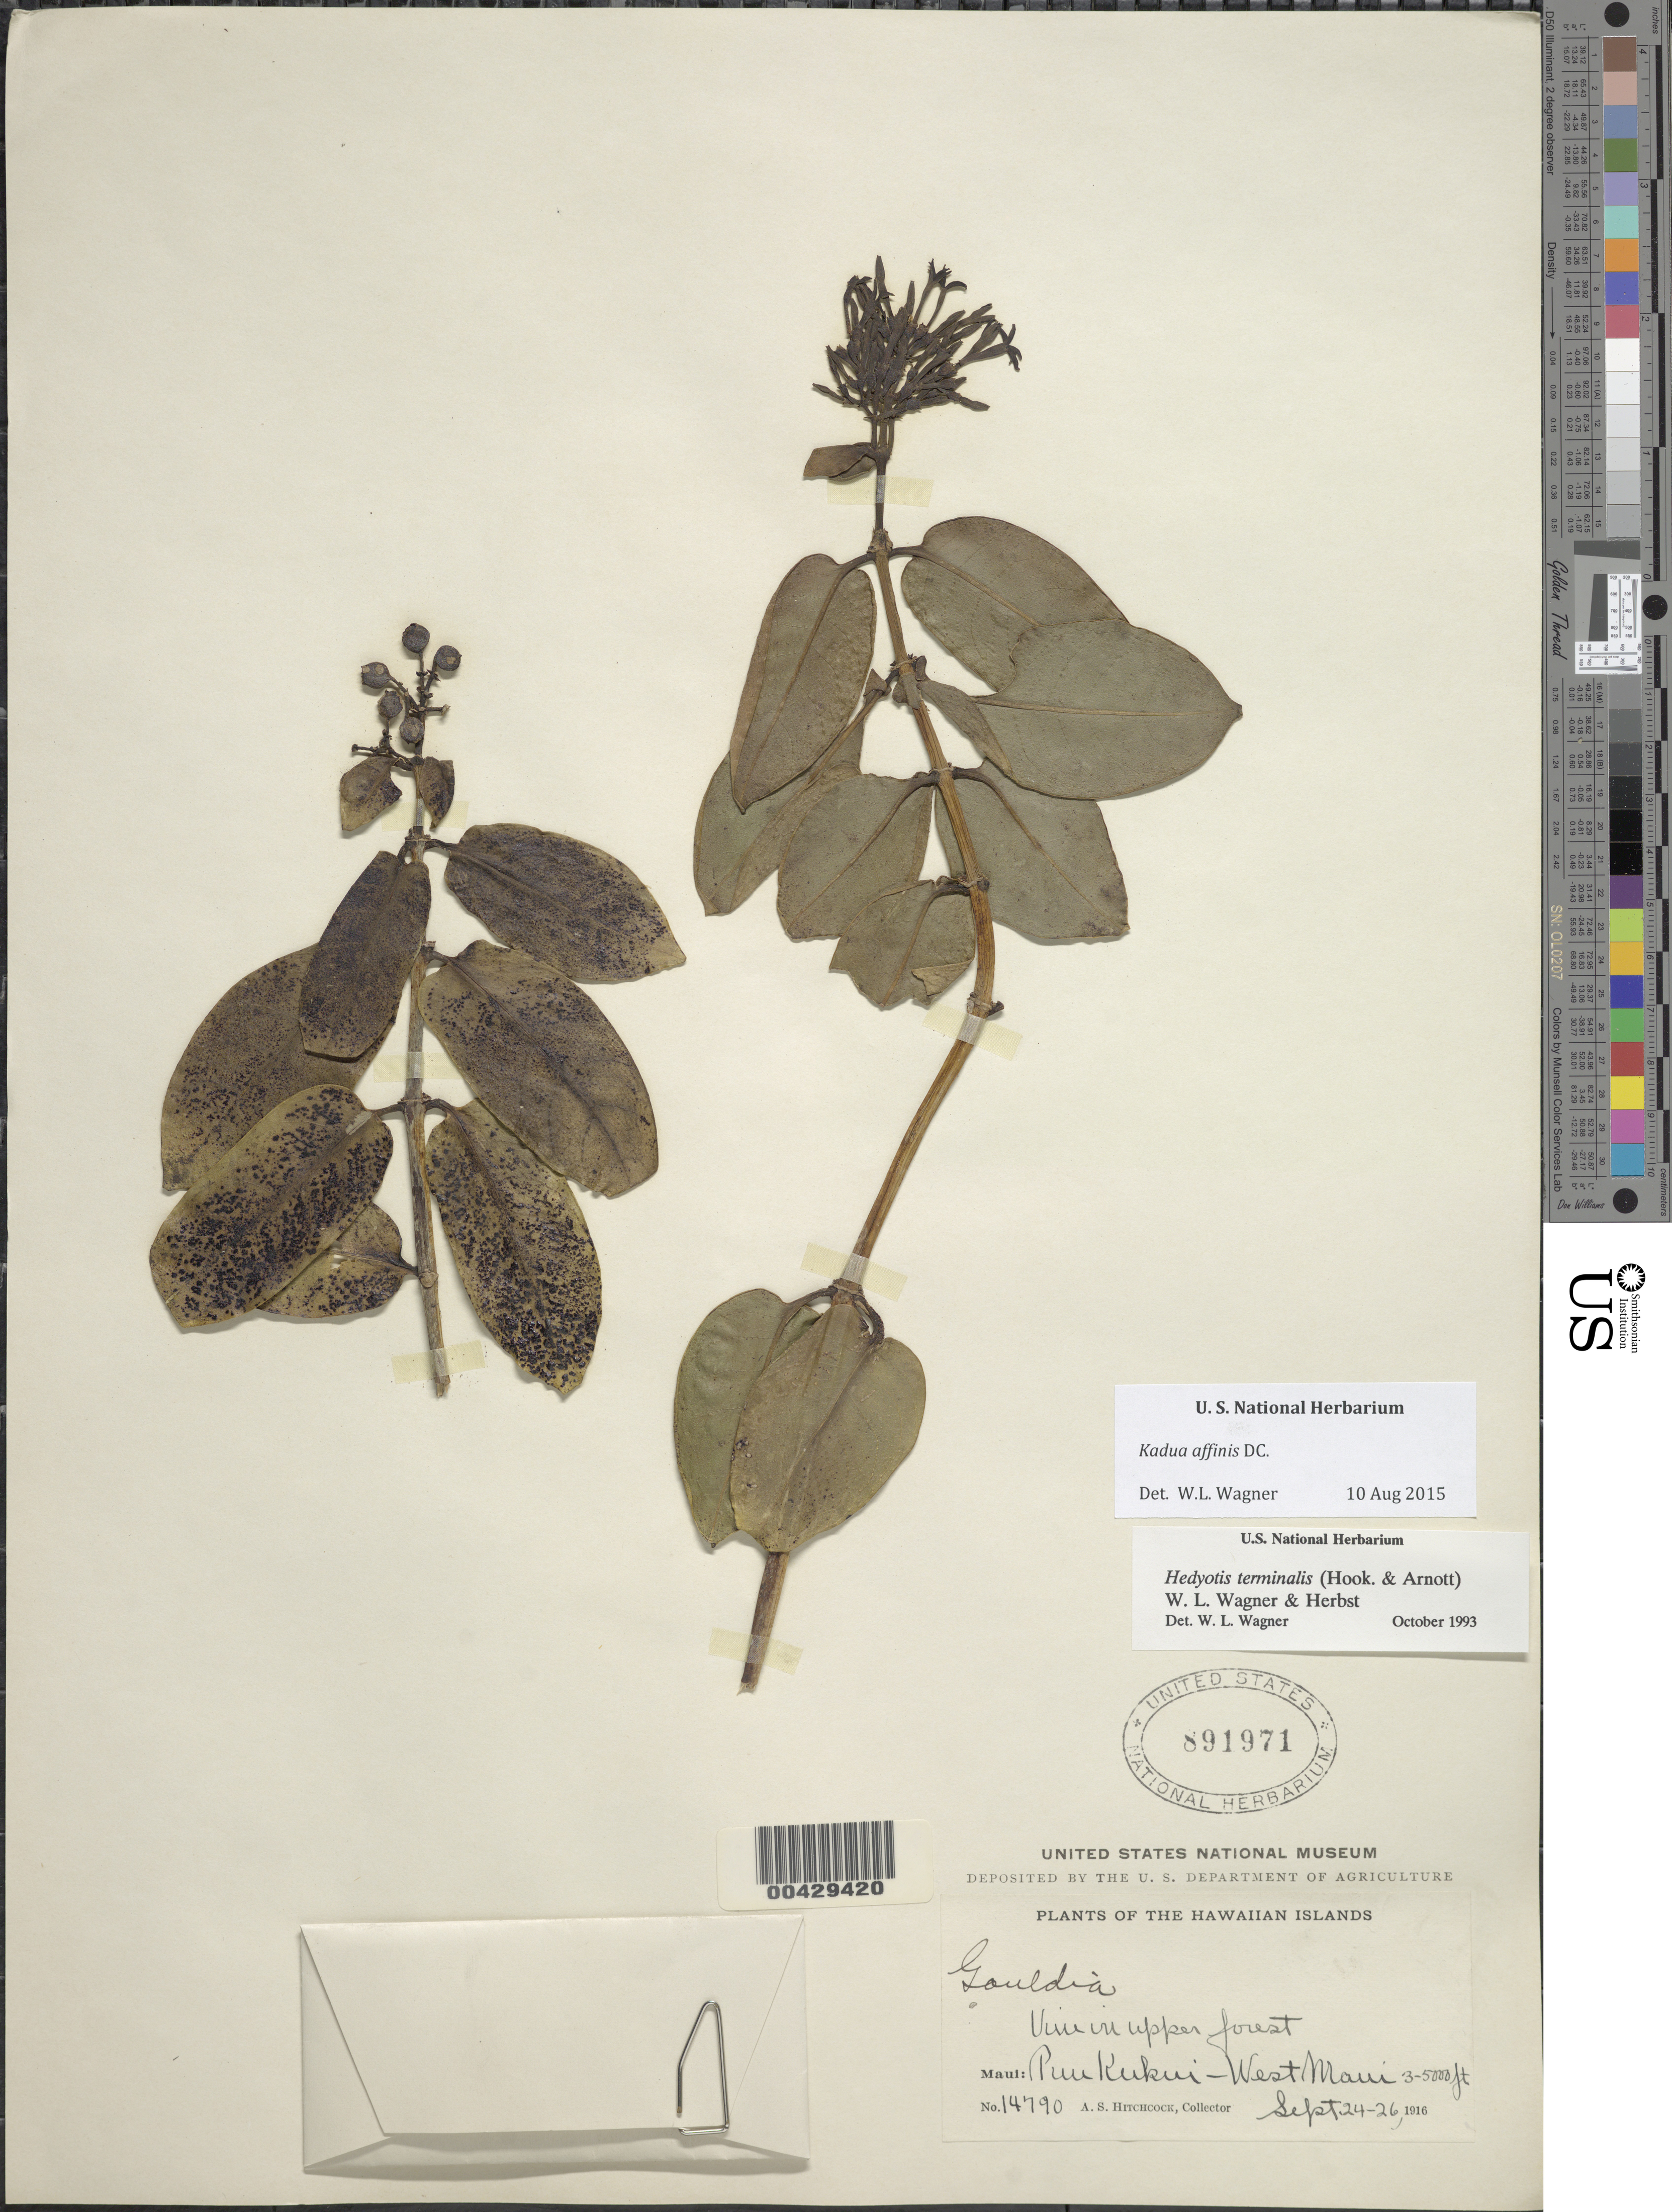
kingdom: Plantae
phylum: Tracheophyta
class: Magnoliopsida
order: Gentianales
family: Rubiaceae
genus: Kadua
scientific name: Kadua affinis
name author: DC.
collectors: A. S. Hitchcock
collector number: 14790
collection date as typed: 24 Sep 1916 to 26 Sep 1916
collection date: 1916-09-24/1916-09-26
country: United States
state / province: Hawaii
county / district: Maui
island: Maui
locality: Puu Kukui, West Maui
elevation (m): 914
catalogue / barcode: US 891971